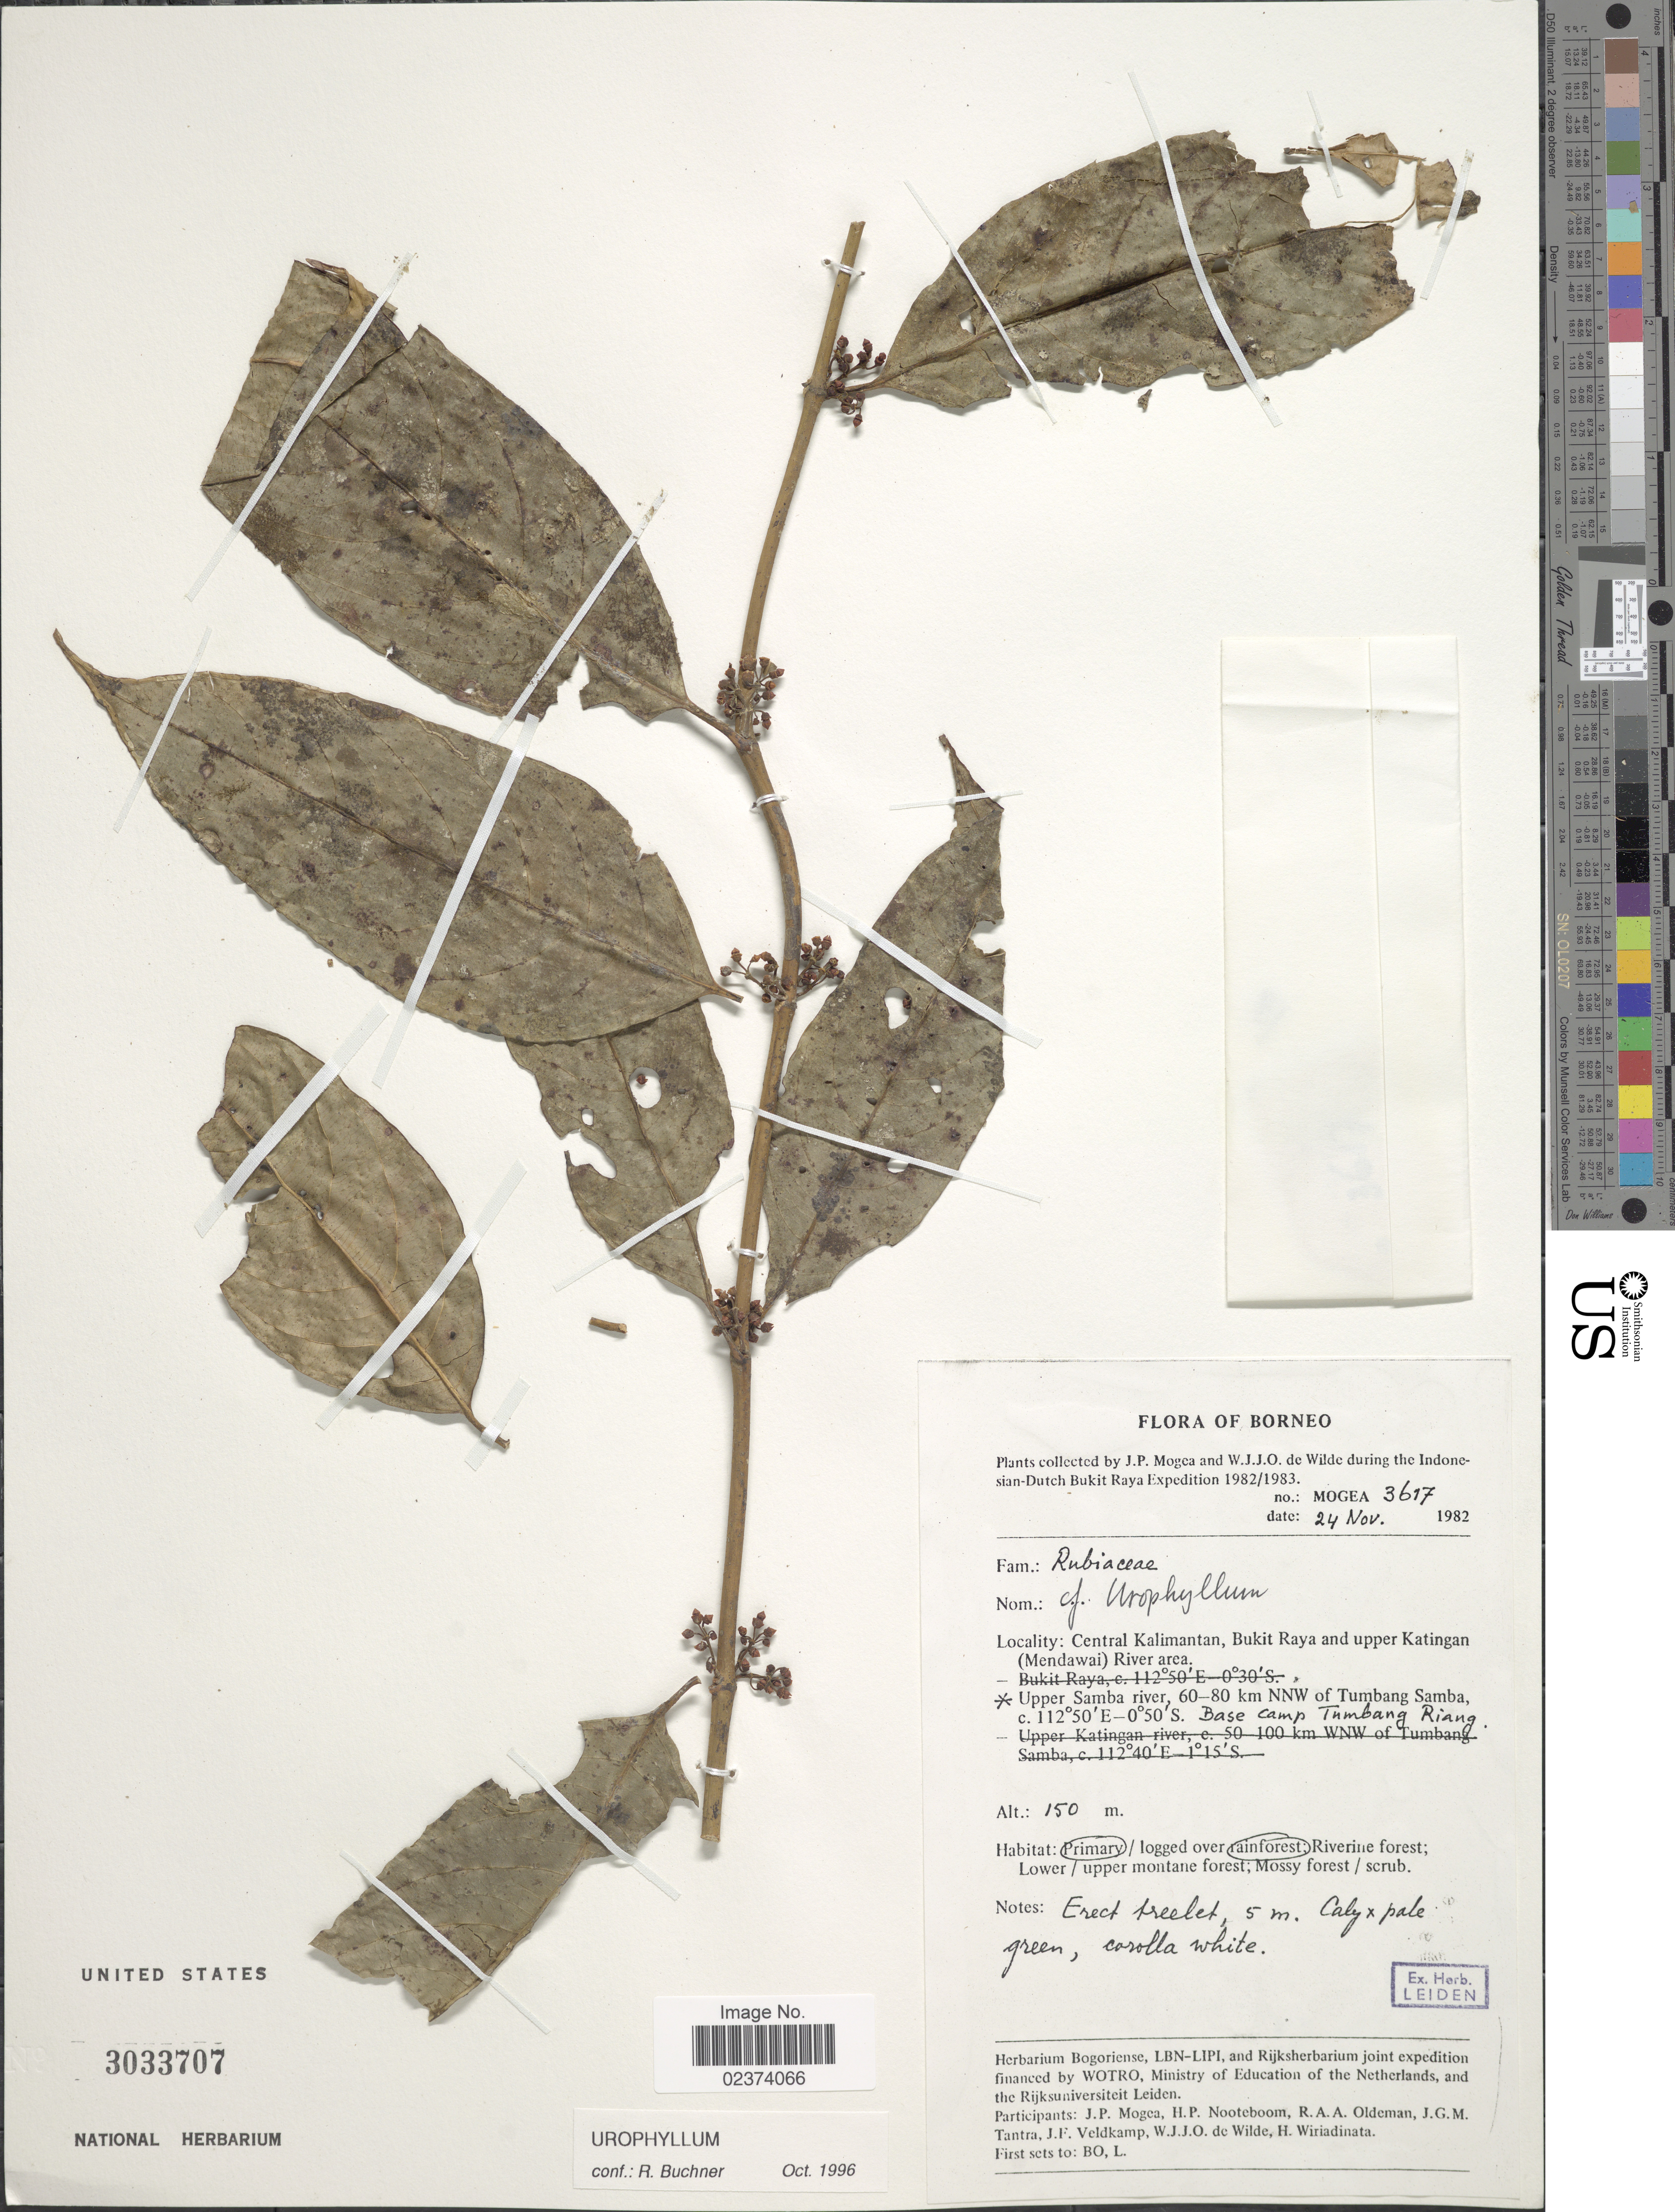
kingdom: Plantae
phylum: Tracheophyta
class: Magnoliopsida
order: Gentianales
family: Rubiaceae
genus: Urophyllum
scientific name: Urophyllum sp.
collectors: J. Mogea & W. J. de Wilde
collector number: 3617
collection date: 1982-11-24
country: Indonesia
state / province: Kalimantan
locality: Borneo, Central Kalimantan, Bukit Raya and upper Katingan (Mendawai) River area, Upper Samba river, 60-80 km NNW of Tumbang Samba, Base Camp Tumbang Riang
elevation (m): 150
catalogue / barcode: US 3033707